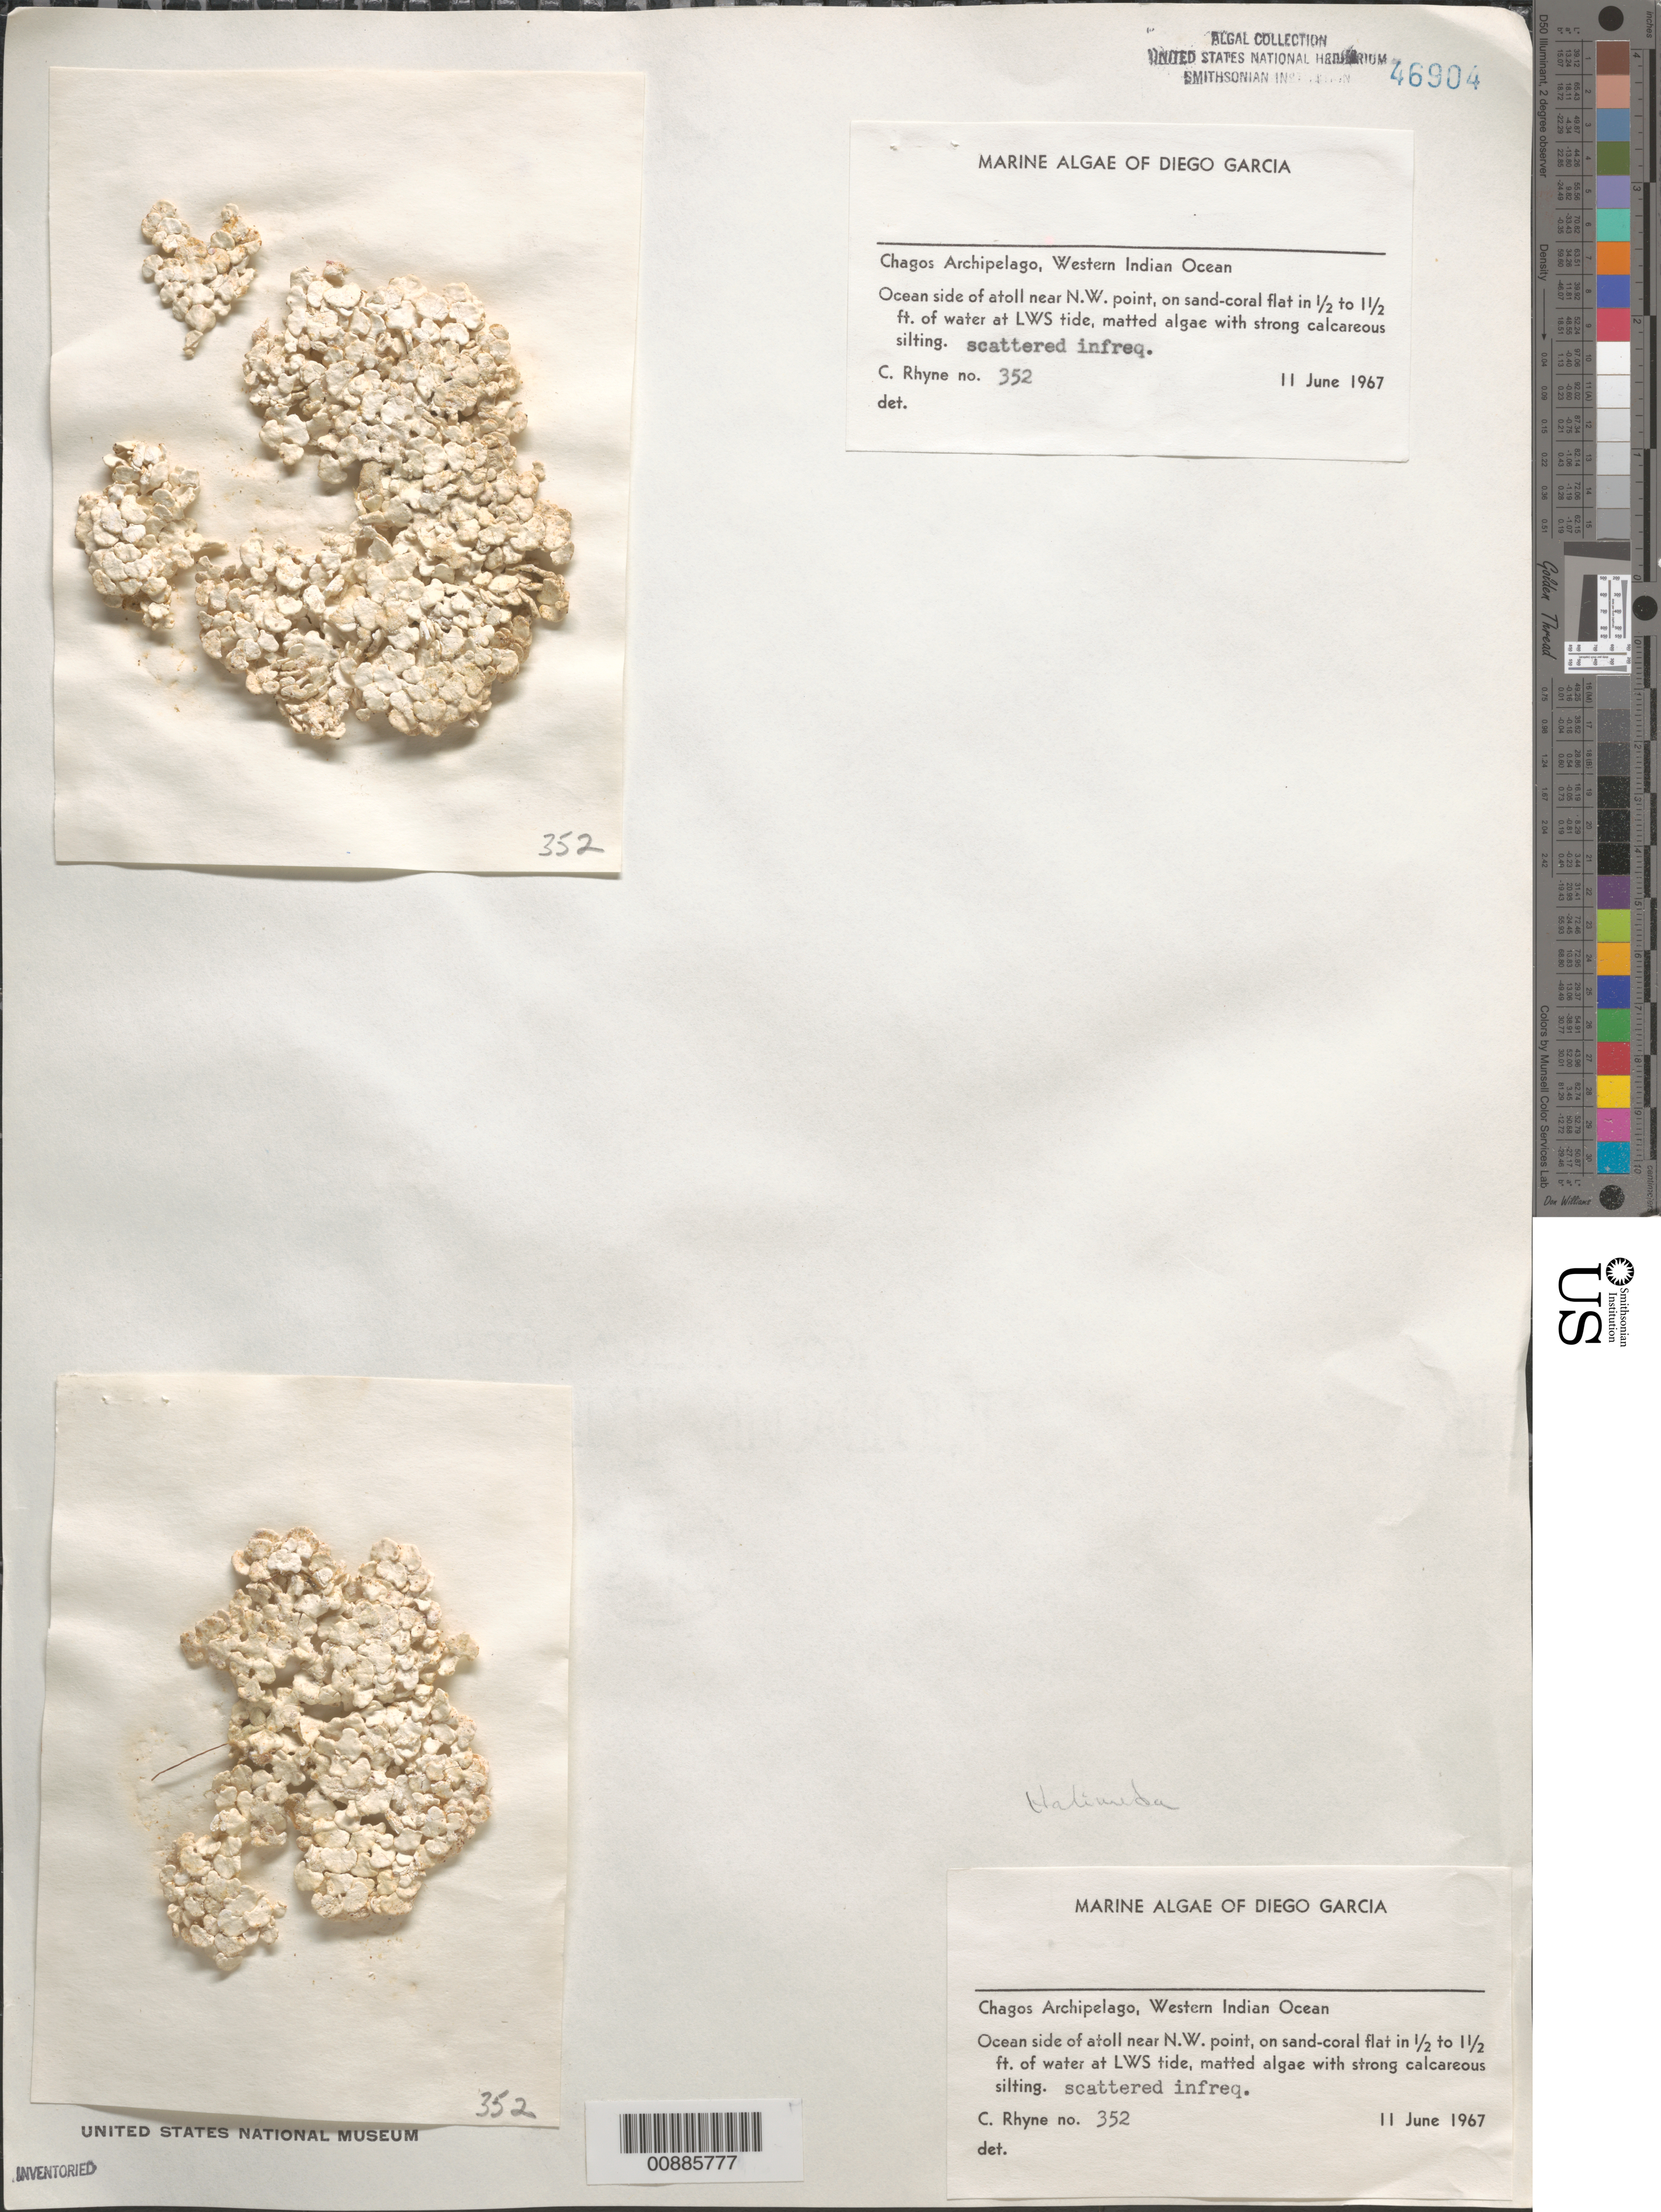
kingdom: Plantae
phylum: Chlorophyta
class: Ulvophyceae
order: Bryopsidales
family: Halimedaceae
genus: Halimeda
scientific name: Halimeda sp.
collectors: C. Rhyne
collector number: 352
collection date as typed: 11 Jun 1967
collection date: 1967-06-11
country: British Indian Ocean Territory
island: Diego Garcia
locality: Near Northwest Point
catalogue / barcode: US 46904